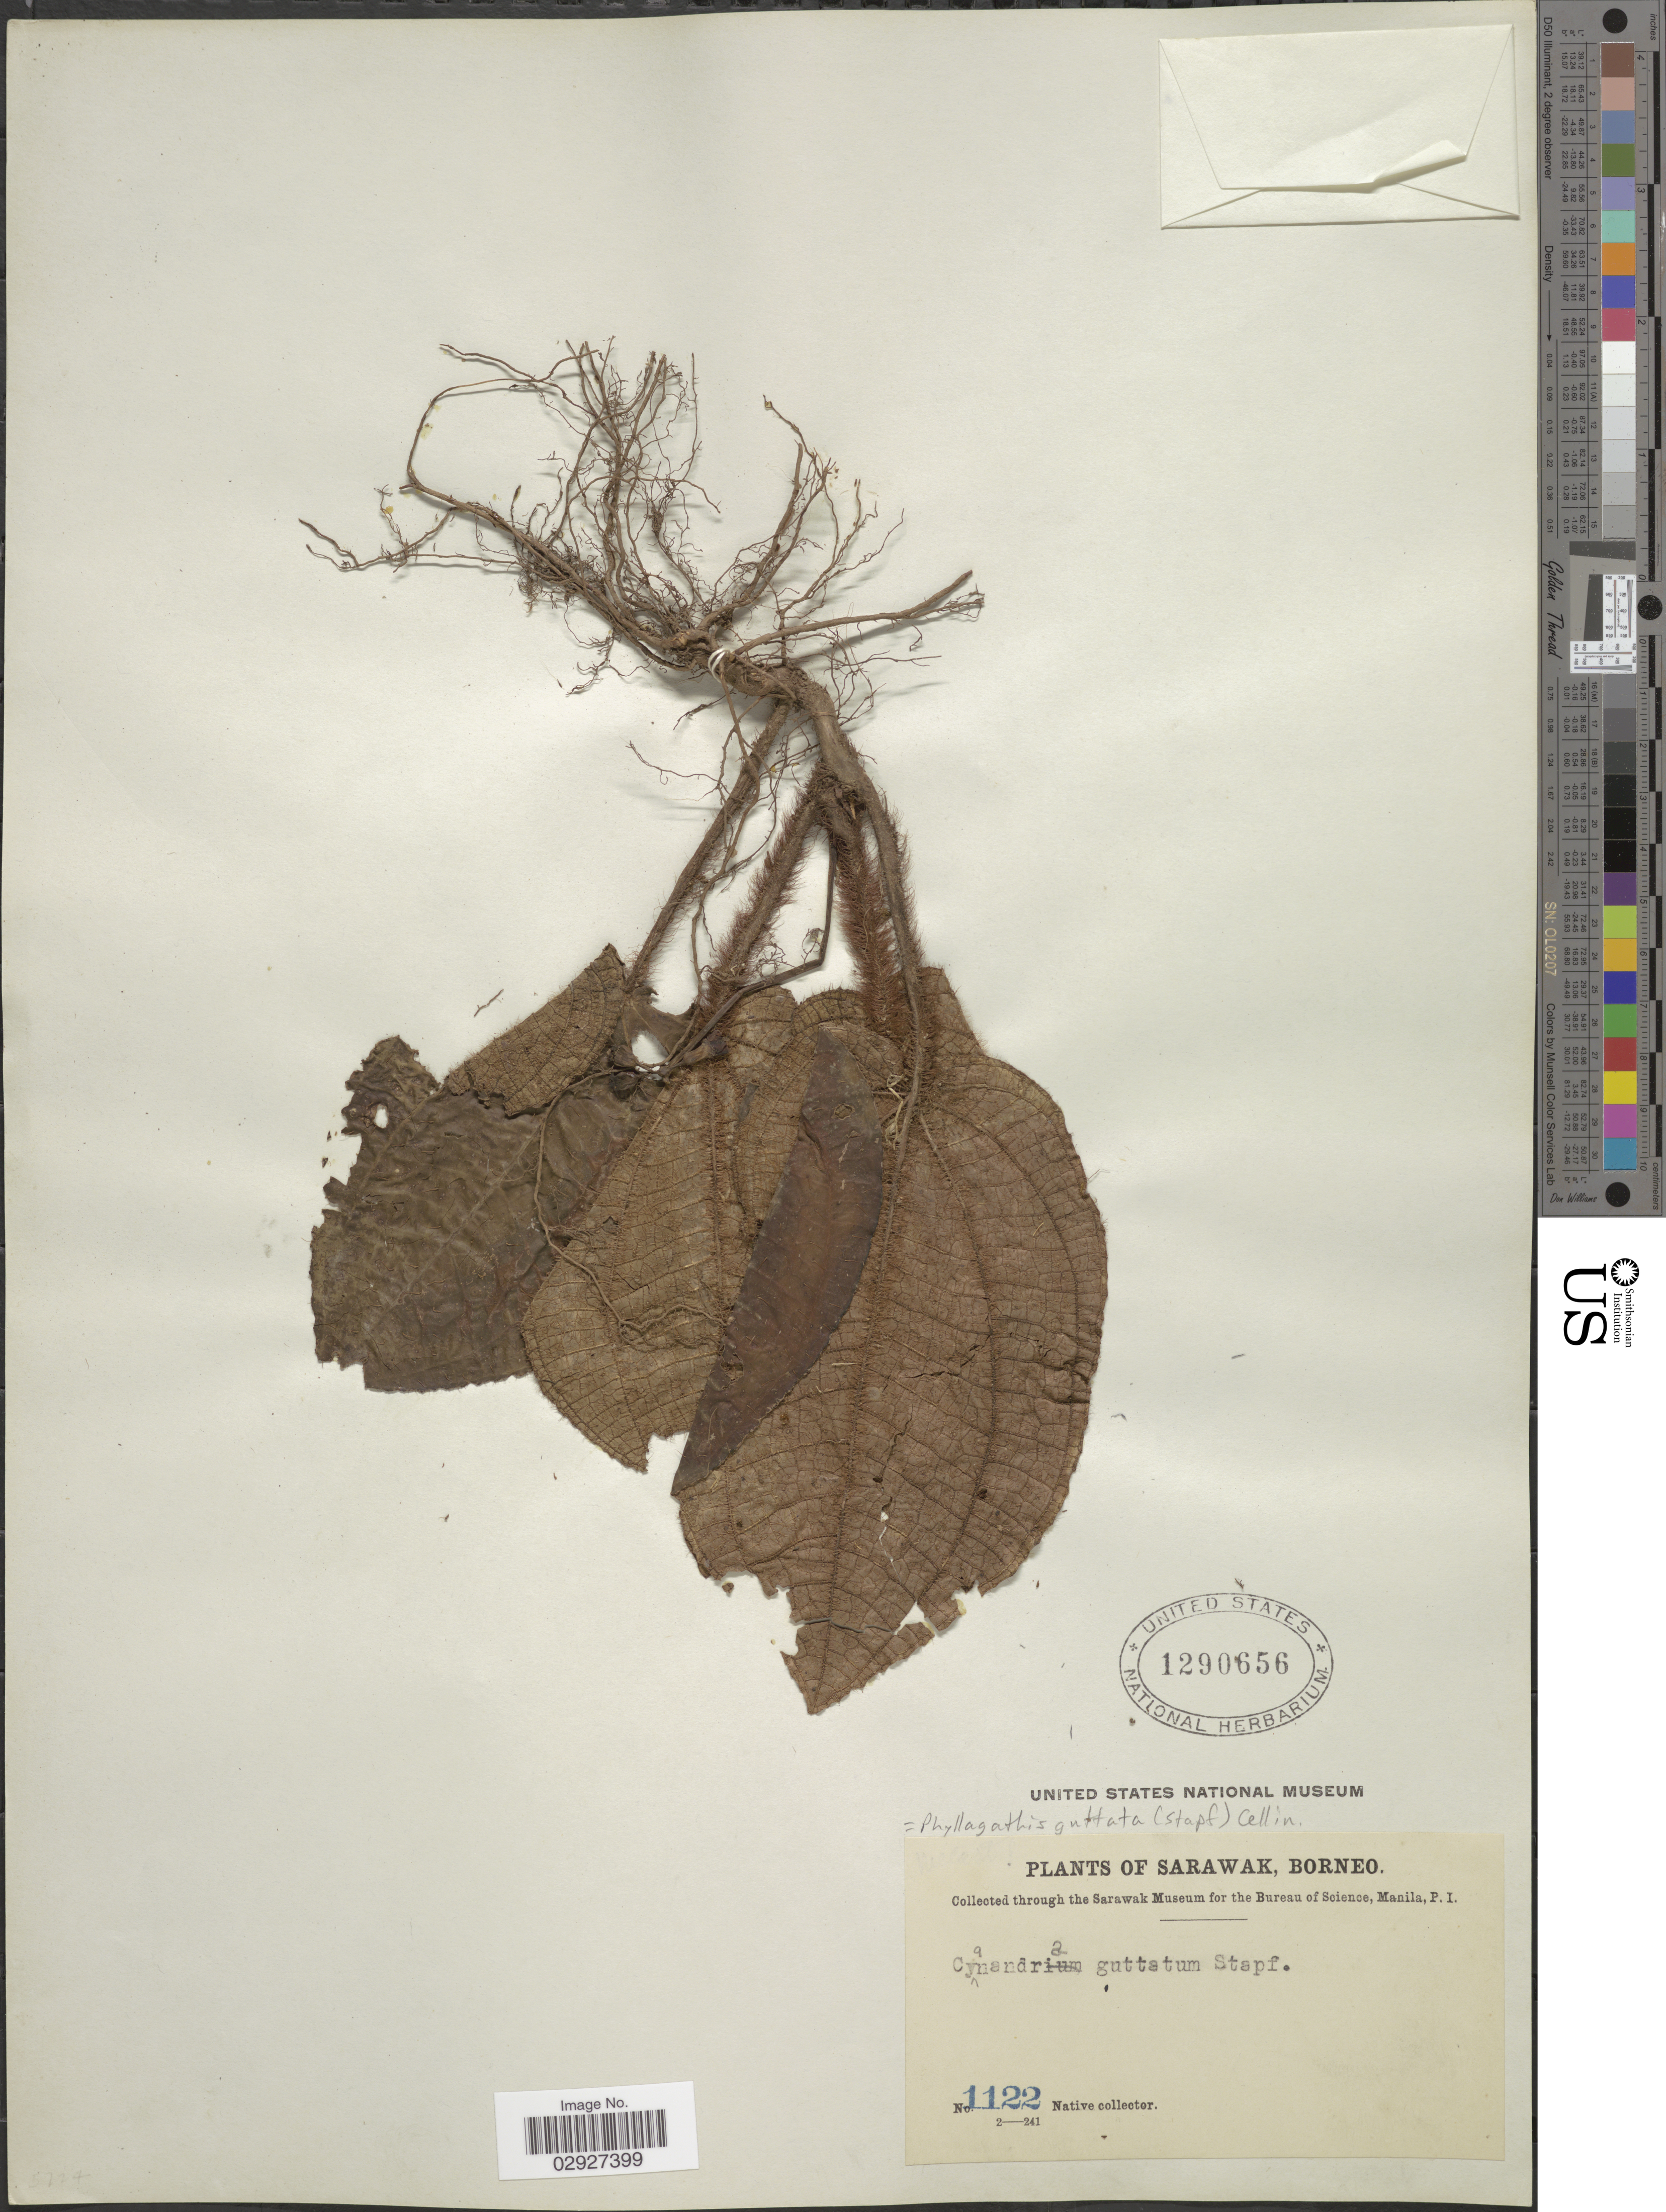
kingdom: Plantae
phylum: Tracheophyta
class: Magnoliopsida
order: Myrtales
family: Melastomataceae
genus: Phyllagathis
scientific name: Phyllagathis guttata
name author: (Stapf) Cellin.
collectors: Native collector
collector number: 1122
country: Malaysia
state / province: Sarawak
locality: Sarawak, Borneo.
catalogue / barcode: US 1290656